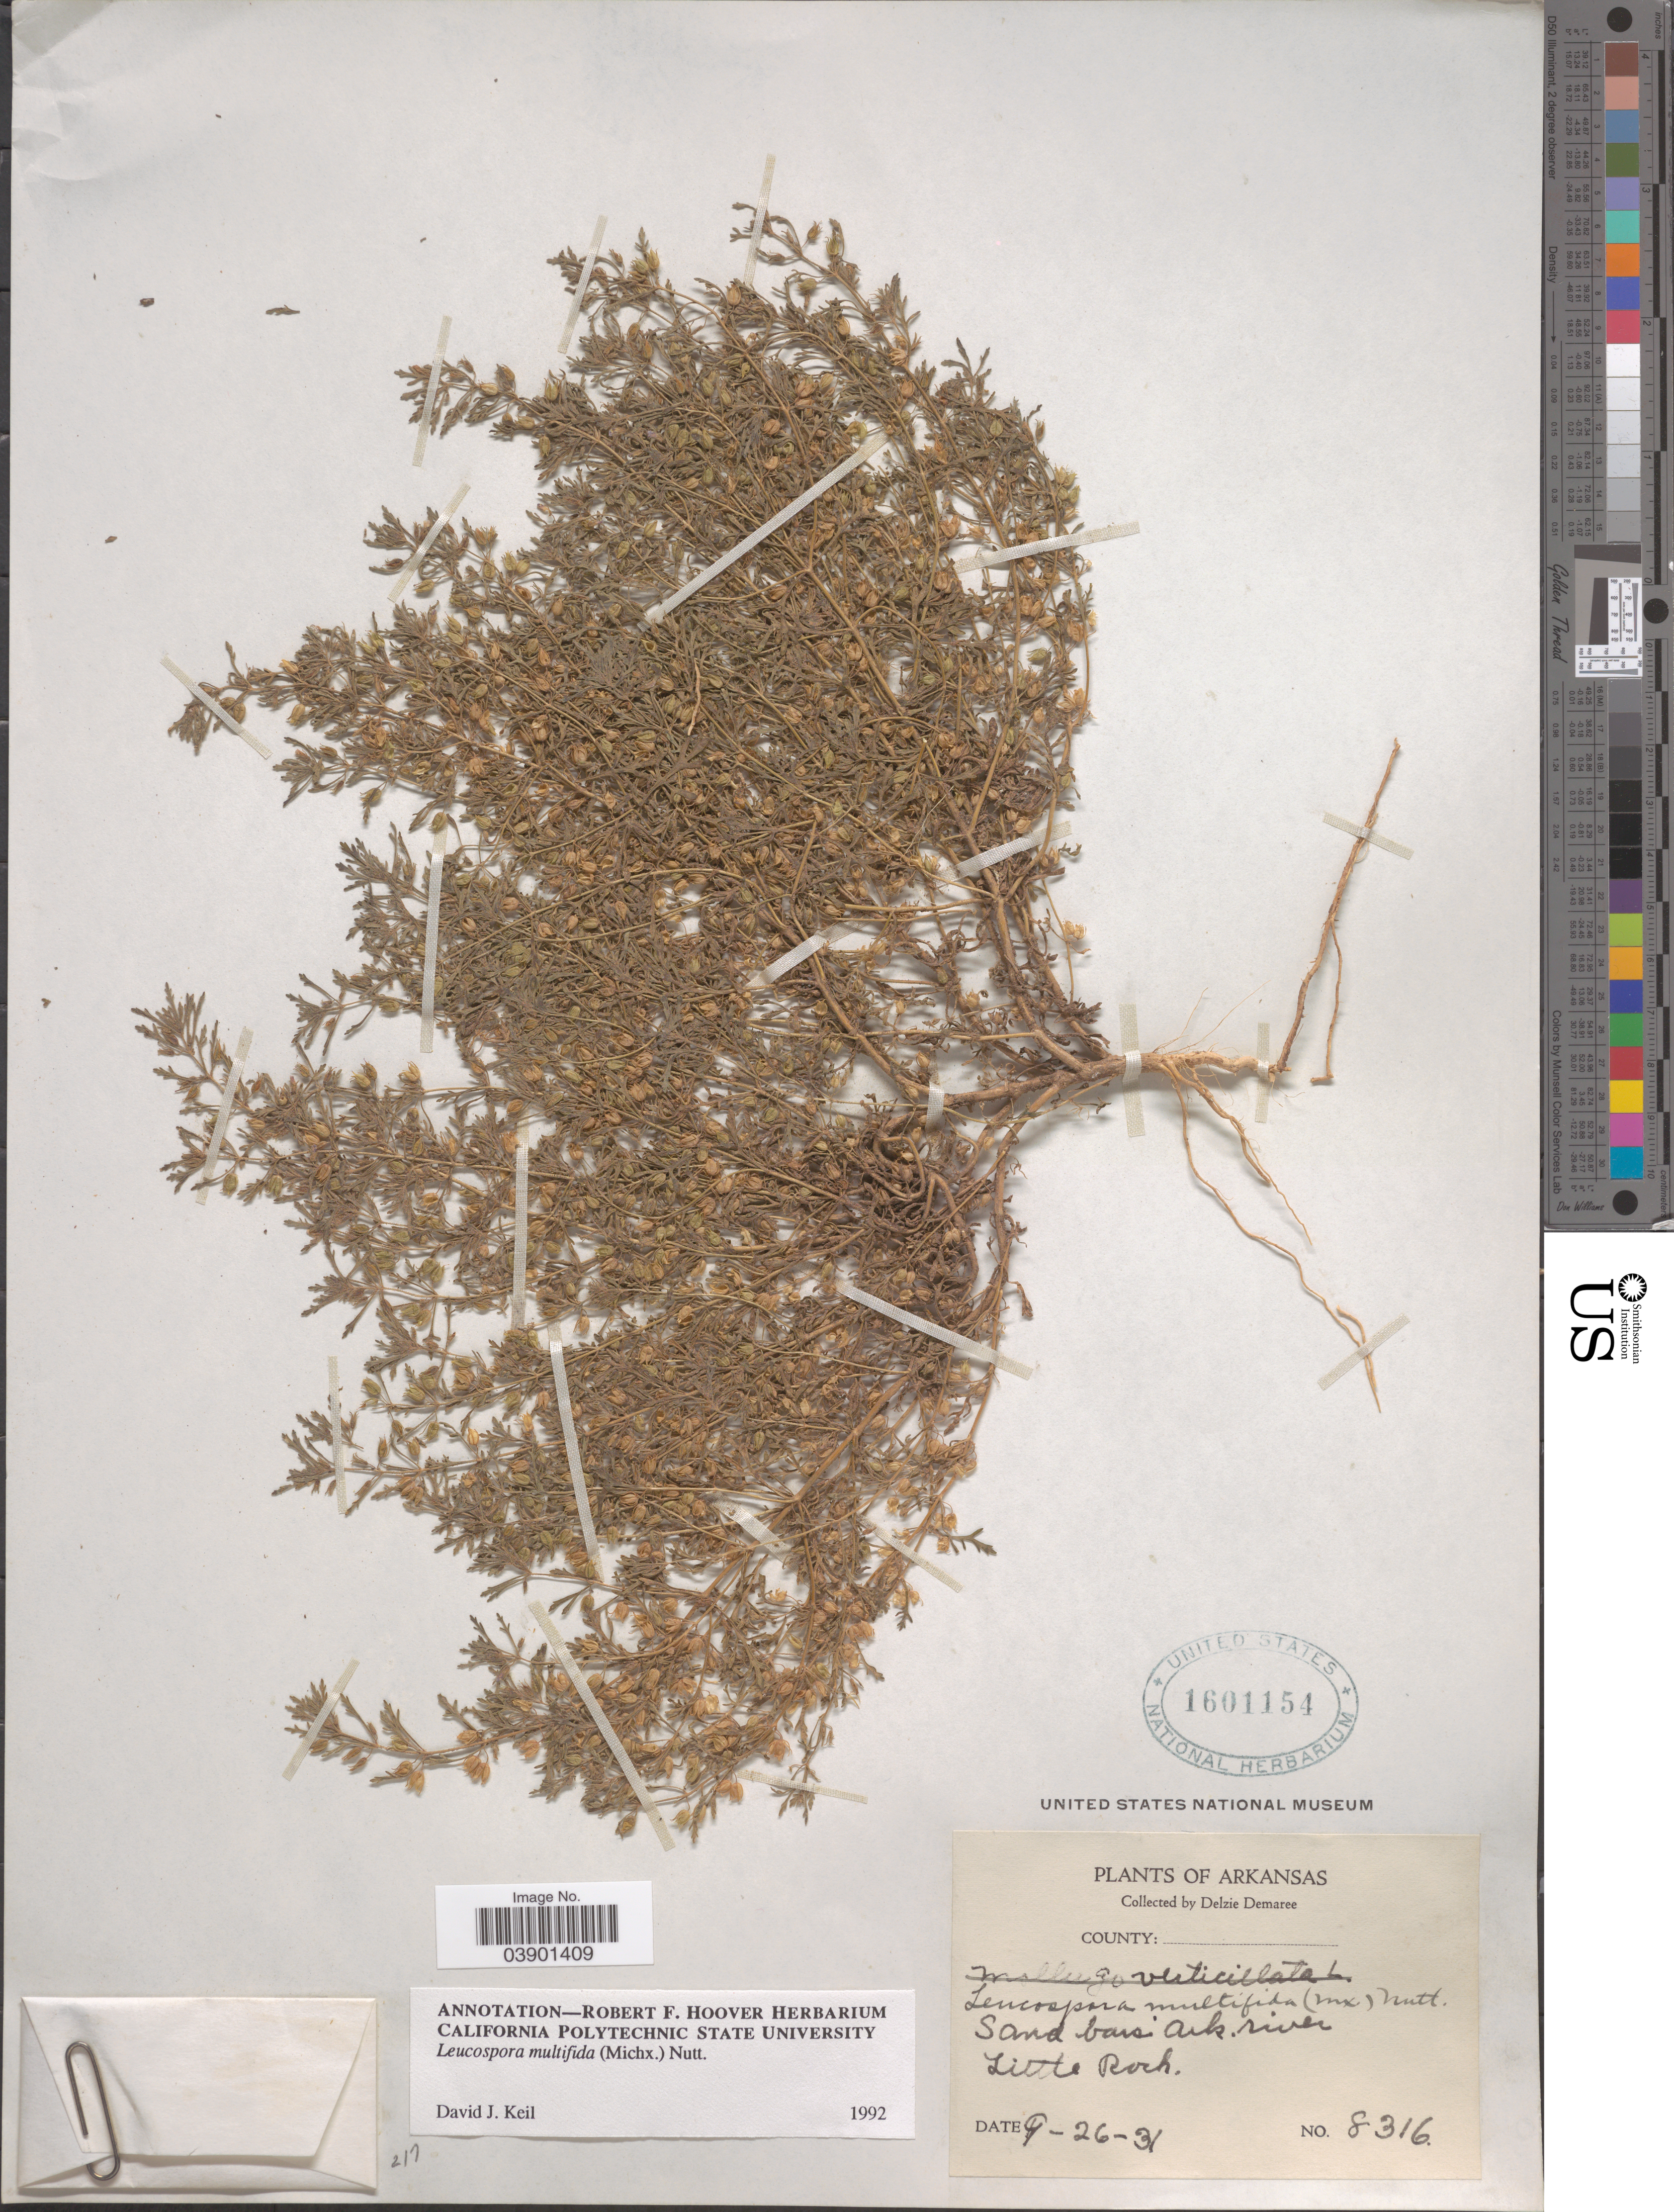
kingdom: Plantae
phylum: Tracheophyta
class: Magnoliopsida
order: Lamiales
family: Plantaginaceae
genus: Leucospora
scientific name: Leucospora multifida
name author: (Michx.) Nutt.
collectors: D. Demaree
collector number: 8316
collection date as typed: Transcribed d/m/y: 26/9/31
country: United States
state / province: Arkansas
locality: Sand bars Ark river. Little Rock.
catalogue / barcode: US 1601154